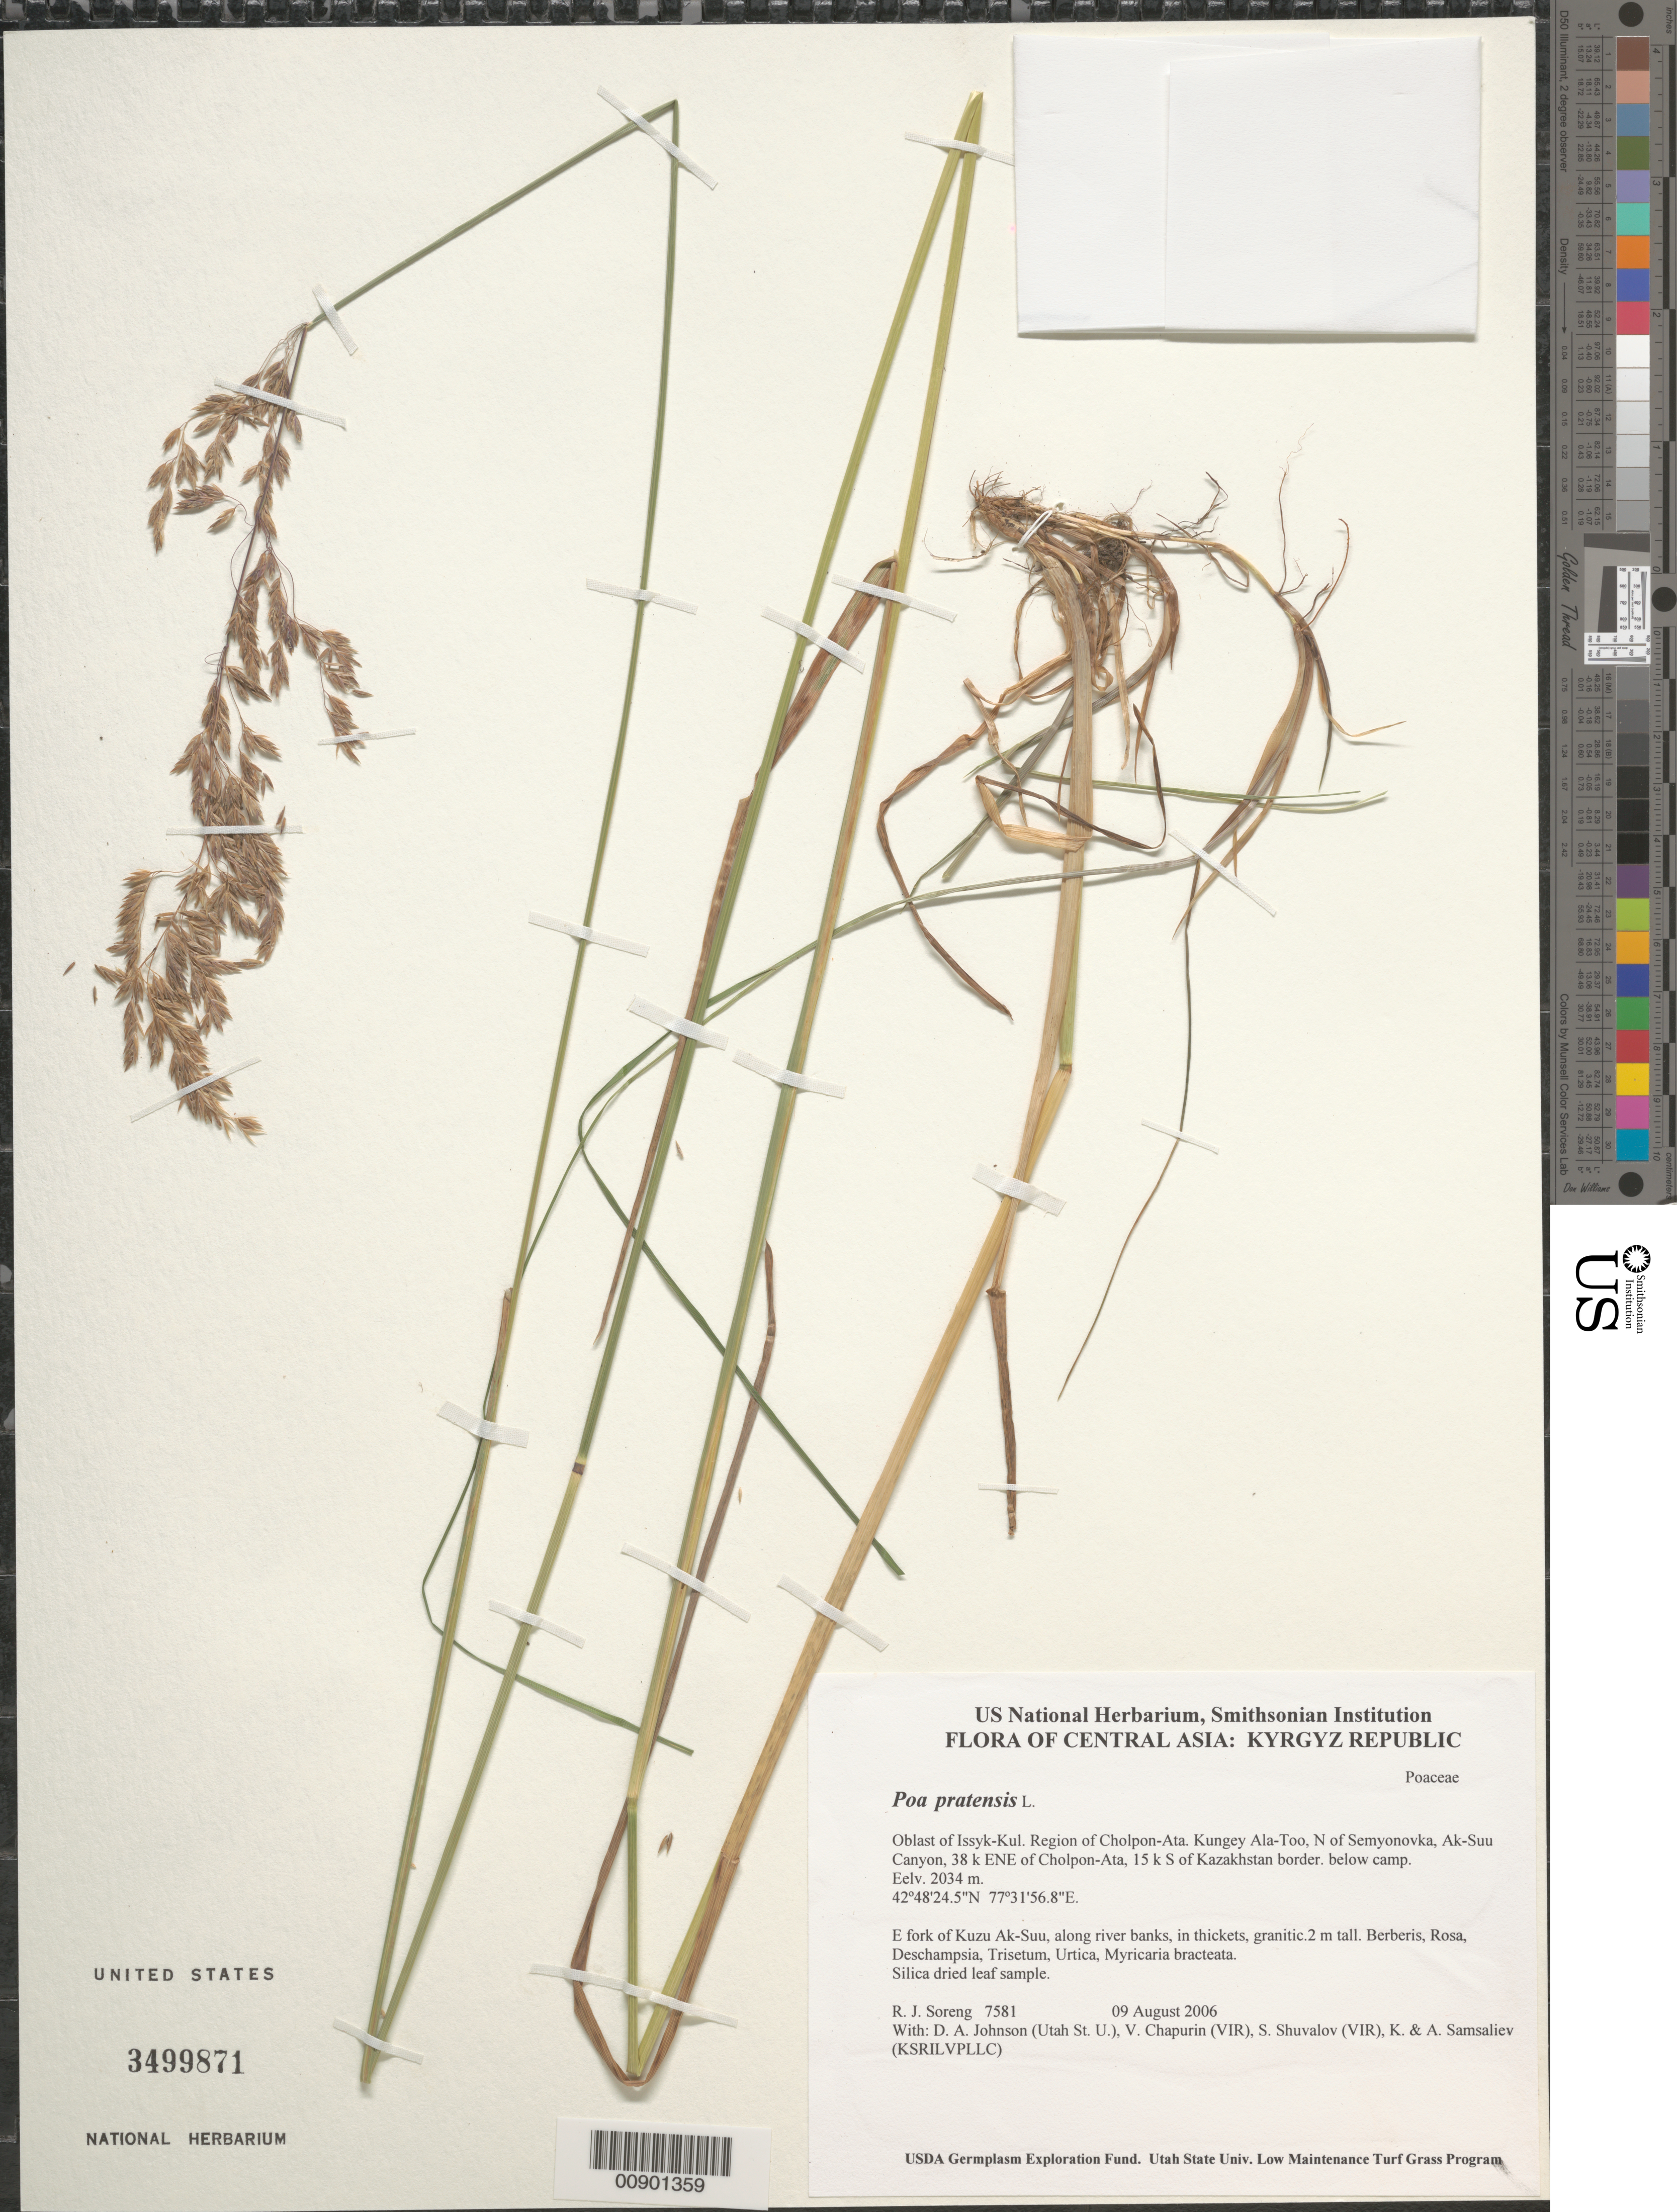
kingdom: Plantae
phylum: Tracheophyta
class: Liliopsida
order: Poales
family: Poaceae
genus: Poa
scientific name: Poa pratensis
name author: L.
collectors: R. J. Soreng, D. Johnson, S. Shuvalov, V. Chapurin, K. Samsaliev & A. Samsaliev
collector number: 7581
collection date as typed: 09 Aug 2006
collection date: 2006-08-09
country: Kyrgyzstan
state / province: Ysyk-Kol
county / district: Cholpon-Ata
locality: Kungey Ala-Too, N of Semyonovka, Ak-Suu Canyon, 38 km ENE of Cholpon-Ata, 15 km S of Kazakhstan border.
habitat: E fork of Kuzu Ak-Suu, along river banks, in thickets, granitic.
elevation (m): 2034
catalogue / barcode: US 3499871